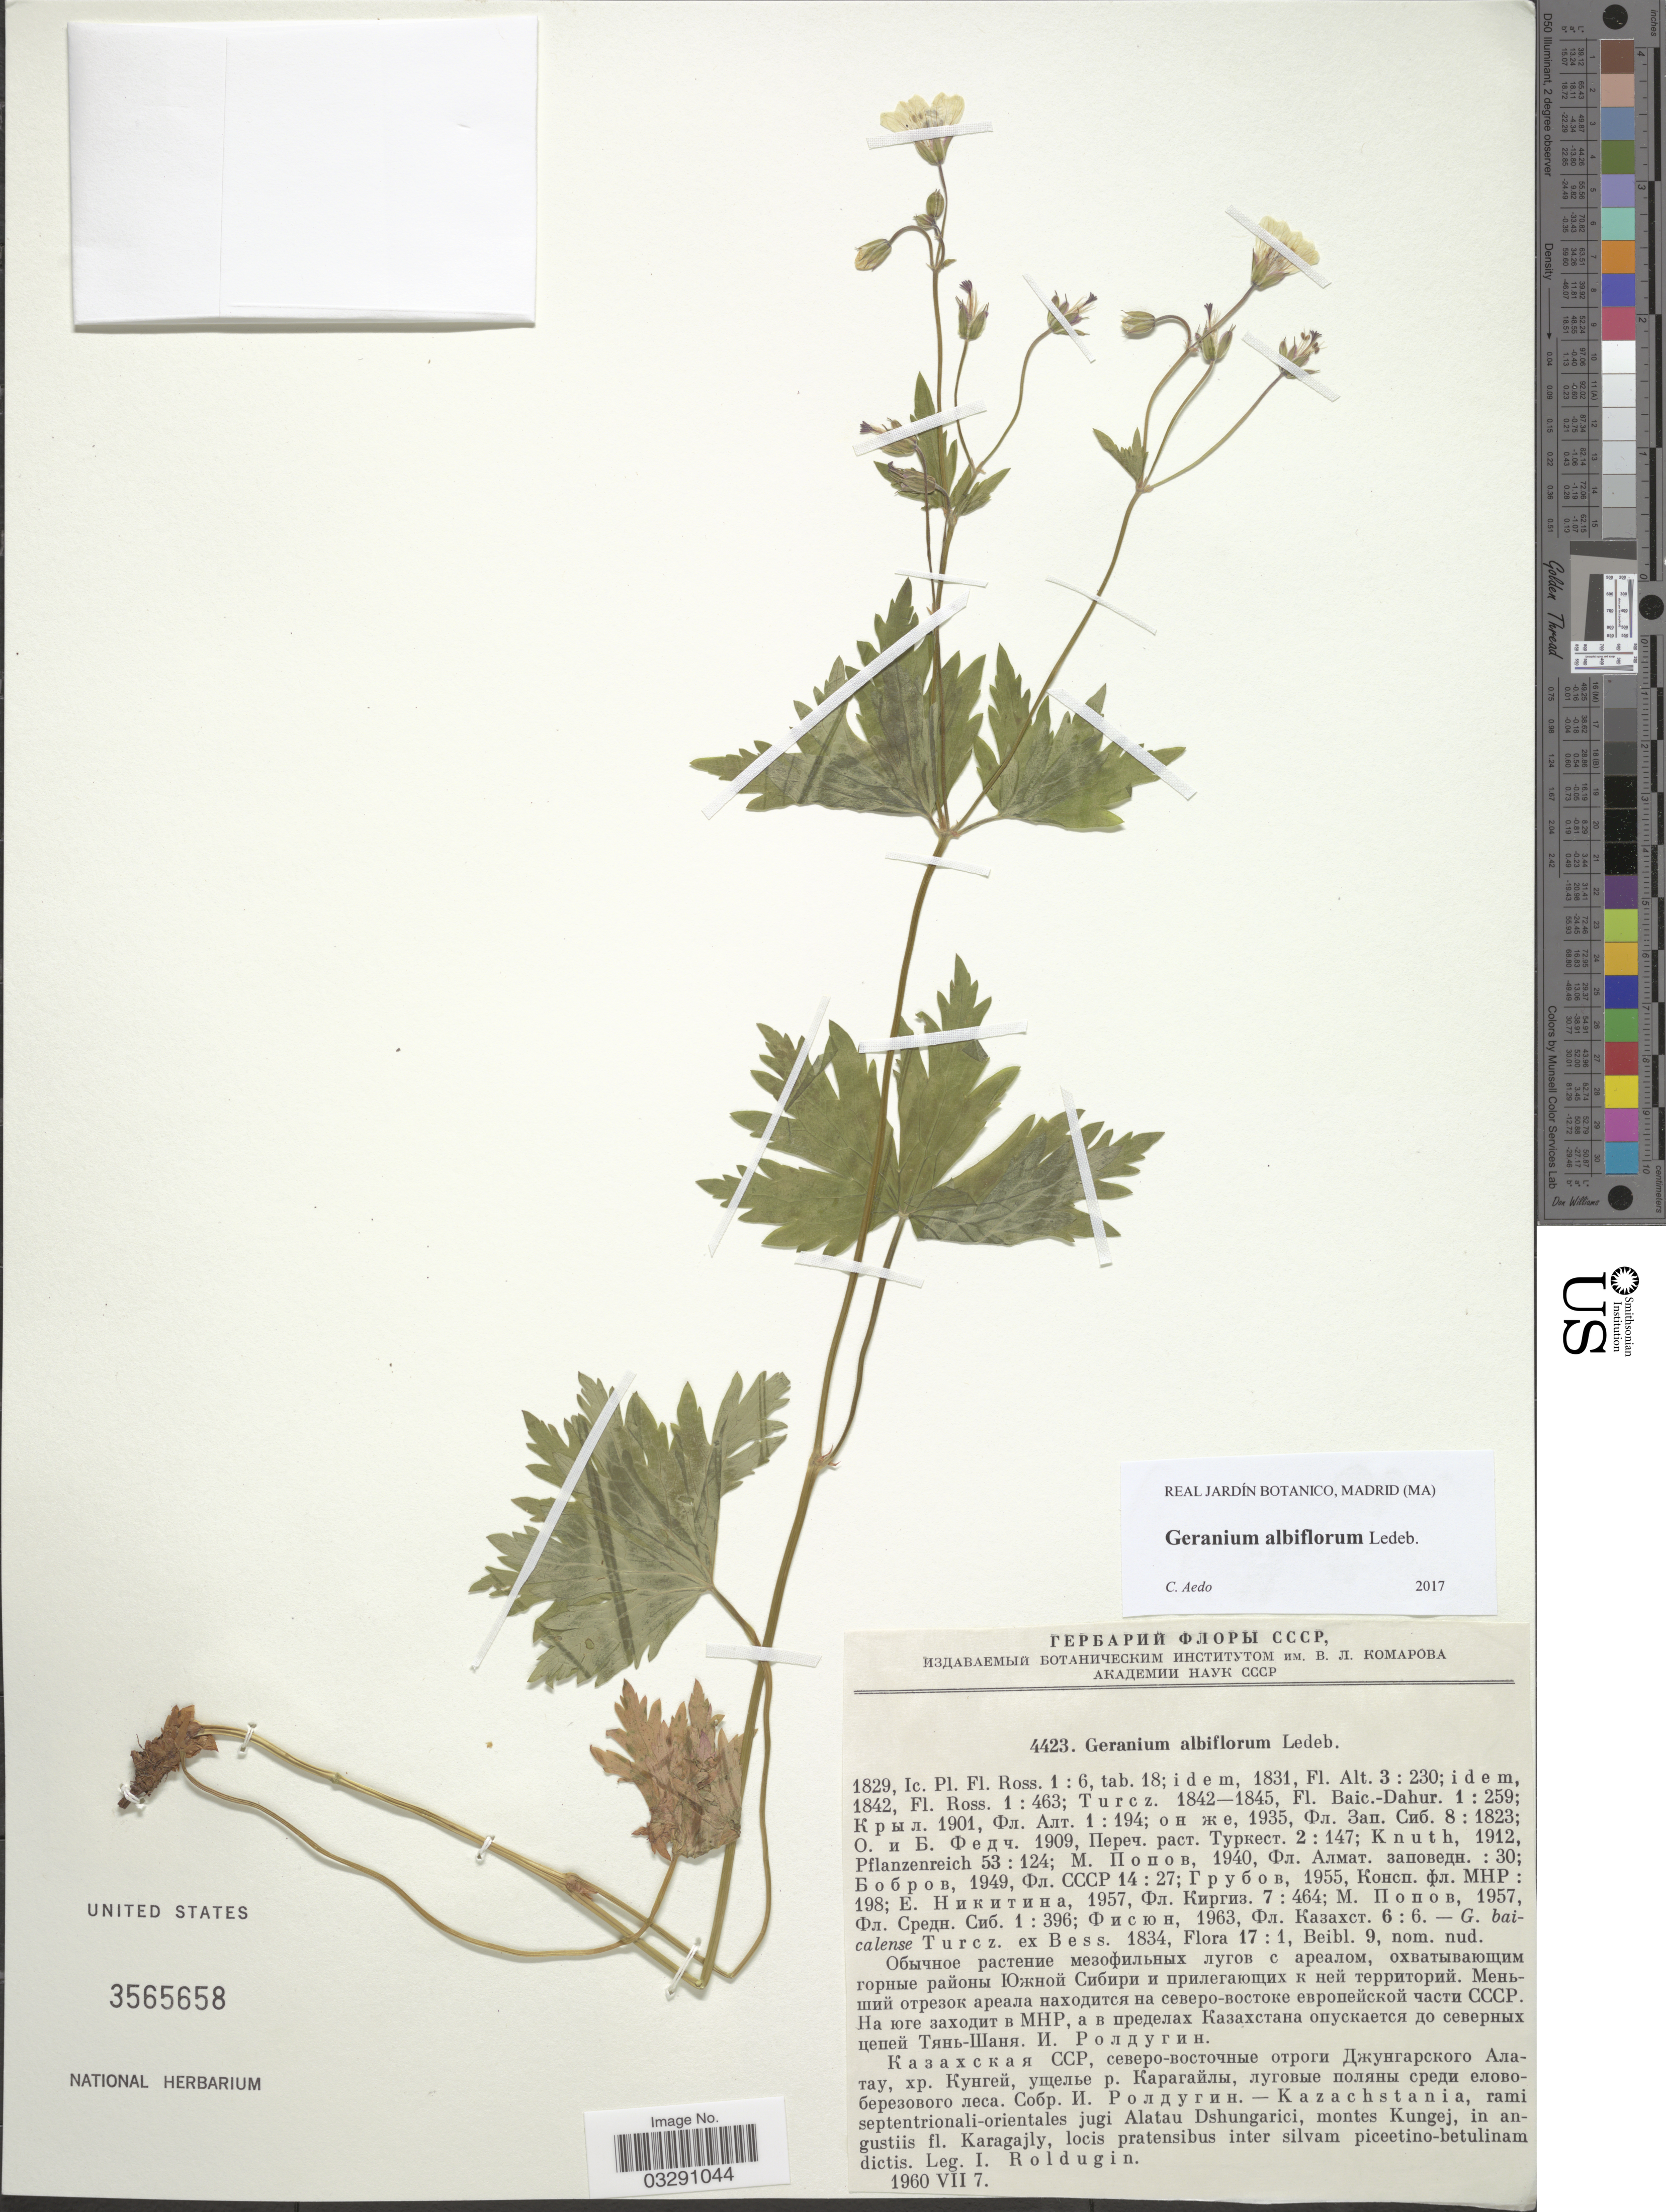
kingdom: Plantae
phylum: Tracheophyta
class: Magnoliopsida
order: Geraniales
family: Geraniaceae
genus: Geranium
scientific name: Geranium albiflorum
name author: Ledeb.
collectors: I. Roldugin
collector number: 4423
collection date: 1960-07-07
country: Kazakhstan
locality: Kazachstania, rami septentrionali-orientales jugi Alatau Dshungarici, montes Kungej, in angustiis fl. Karagajly.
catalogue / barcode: US 3565658